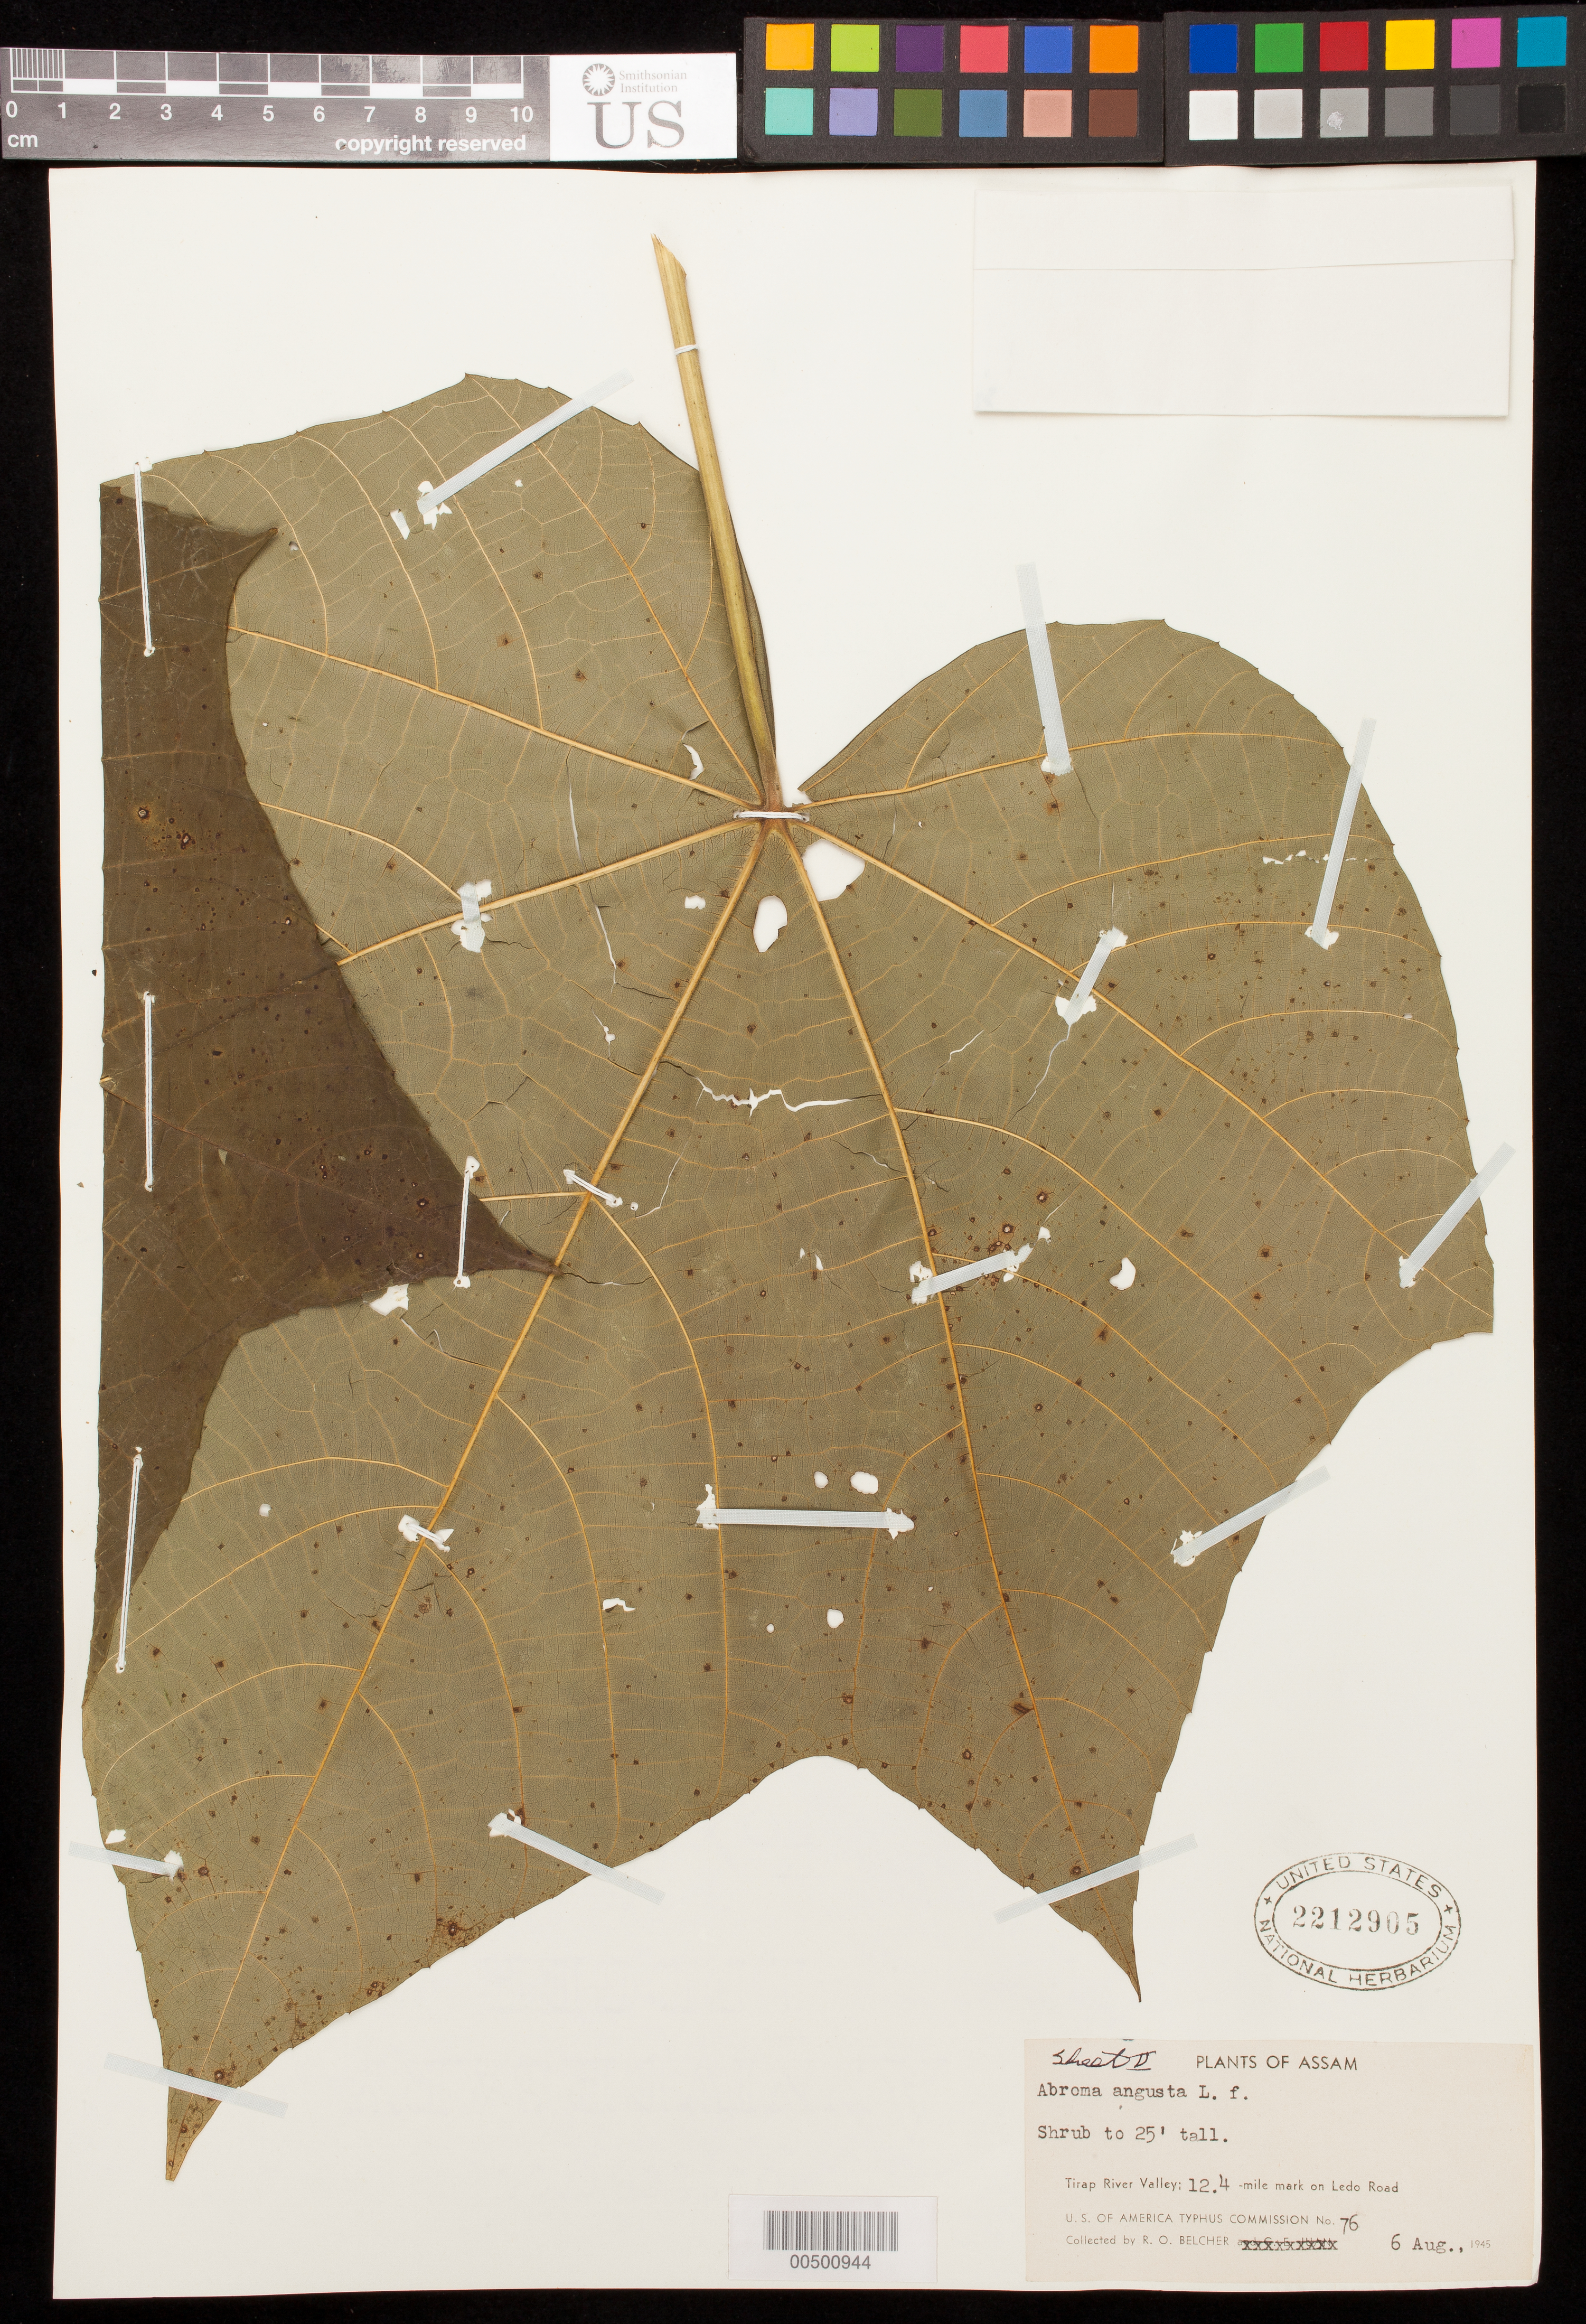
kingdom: Plantae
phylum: Tracheophyta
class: Magnoliopsida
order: Malvales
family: Malvaceae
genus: Abroma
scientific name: Abroma augusta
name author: (L.) L. f.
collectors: R. Belcher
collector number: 76 USA Typhus Comm.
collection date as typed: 06 Aug 1945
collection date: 1945-08-06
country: India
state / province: Assam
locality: Tirap River Valley, 12.4 mile mark on the Ledo Road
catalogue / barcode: US 2212905